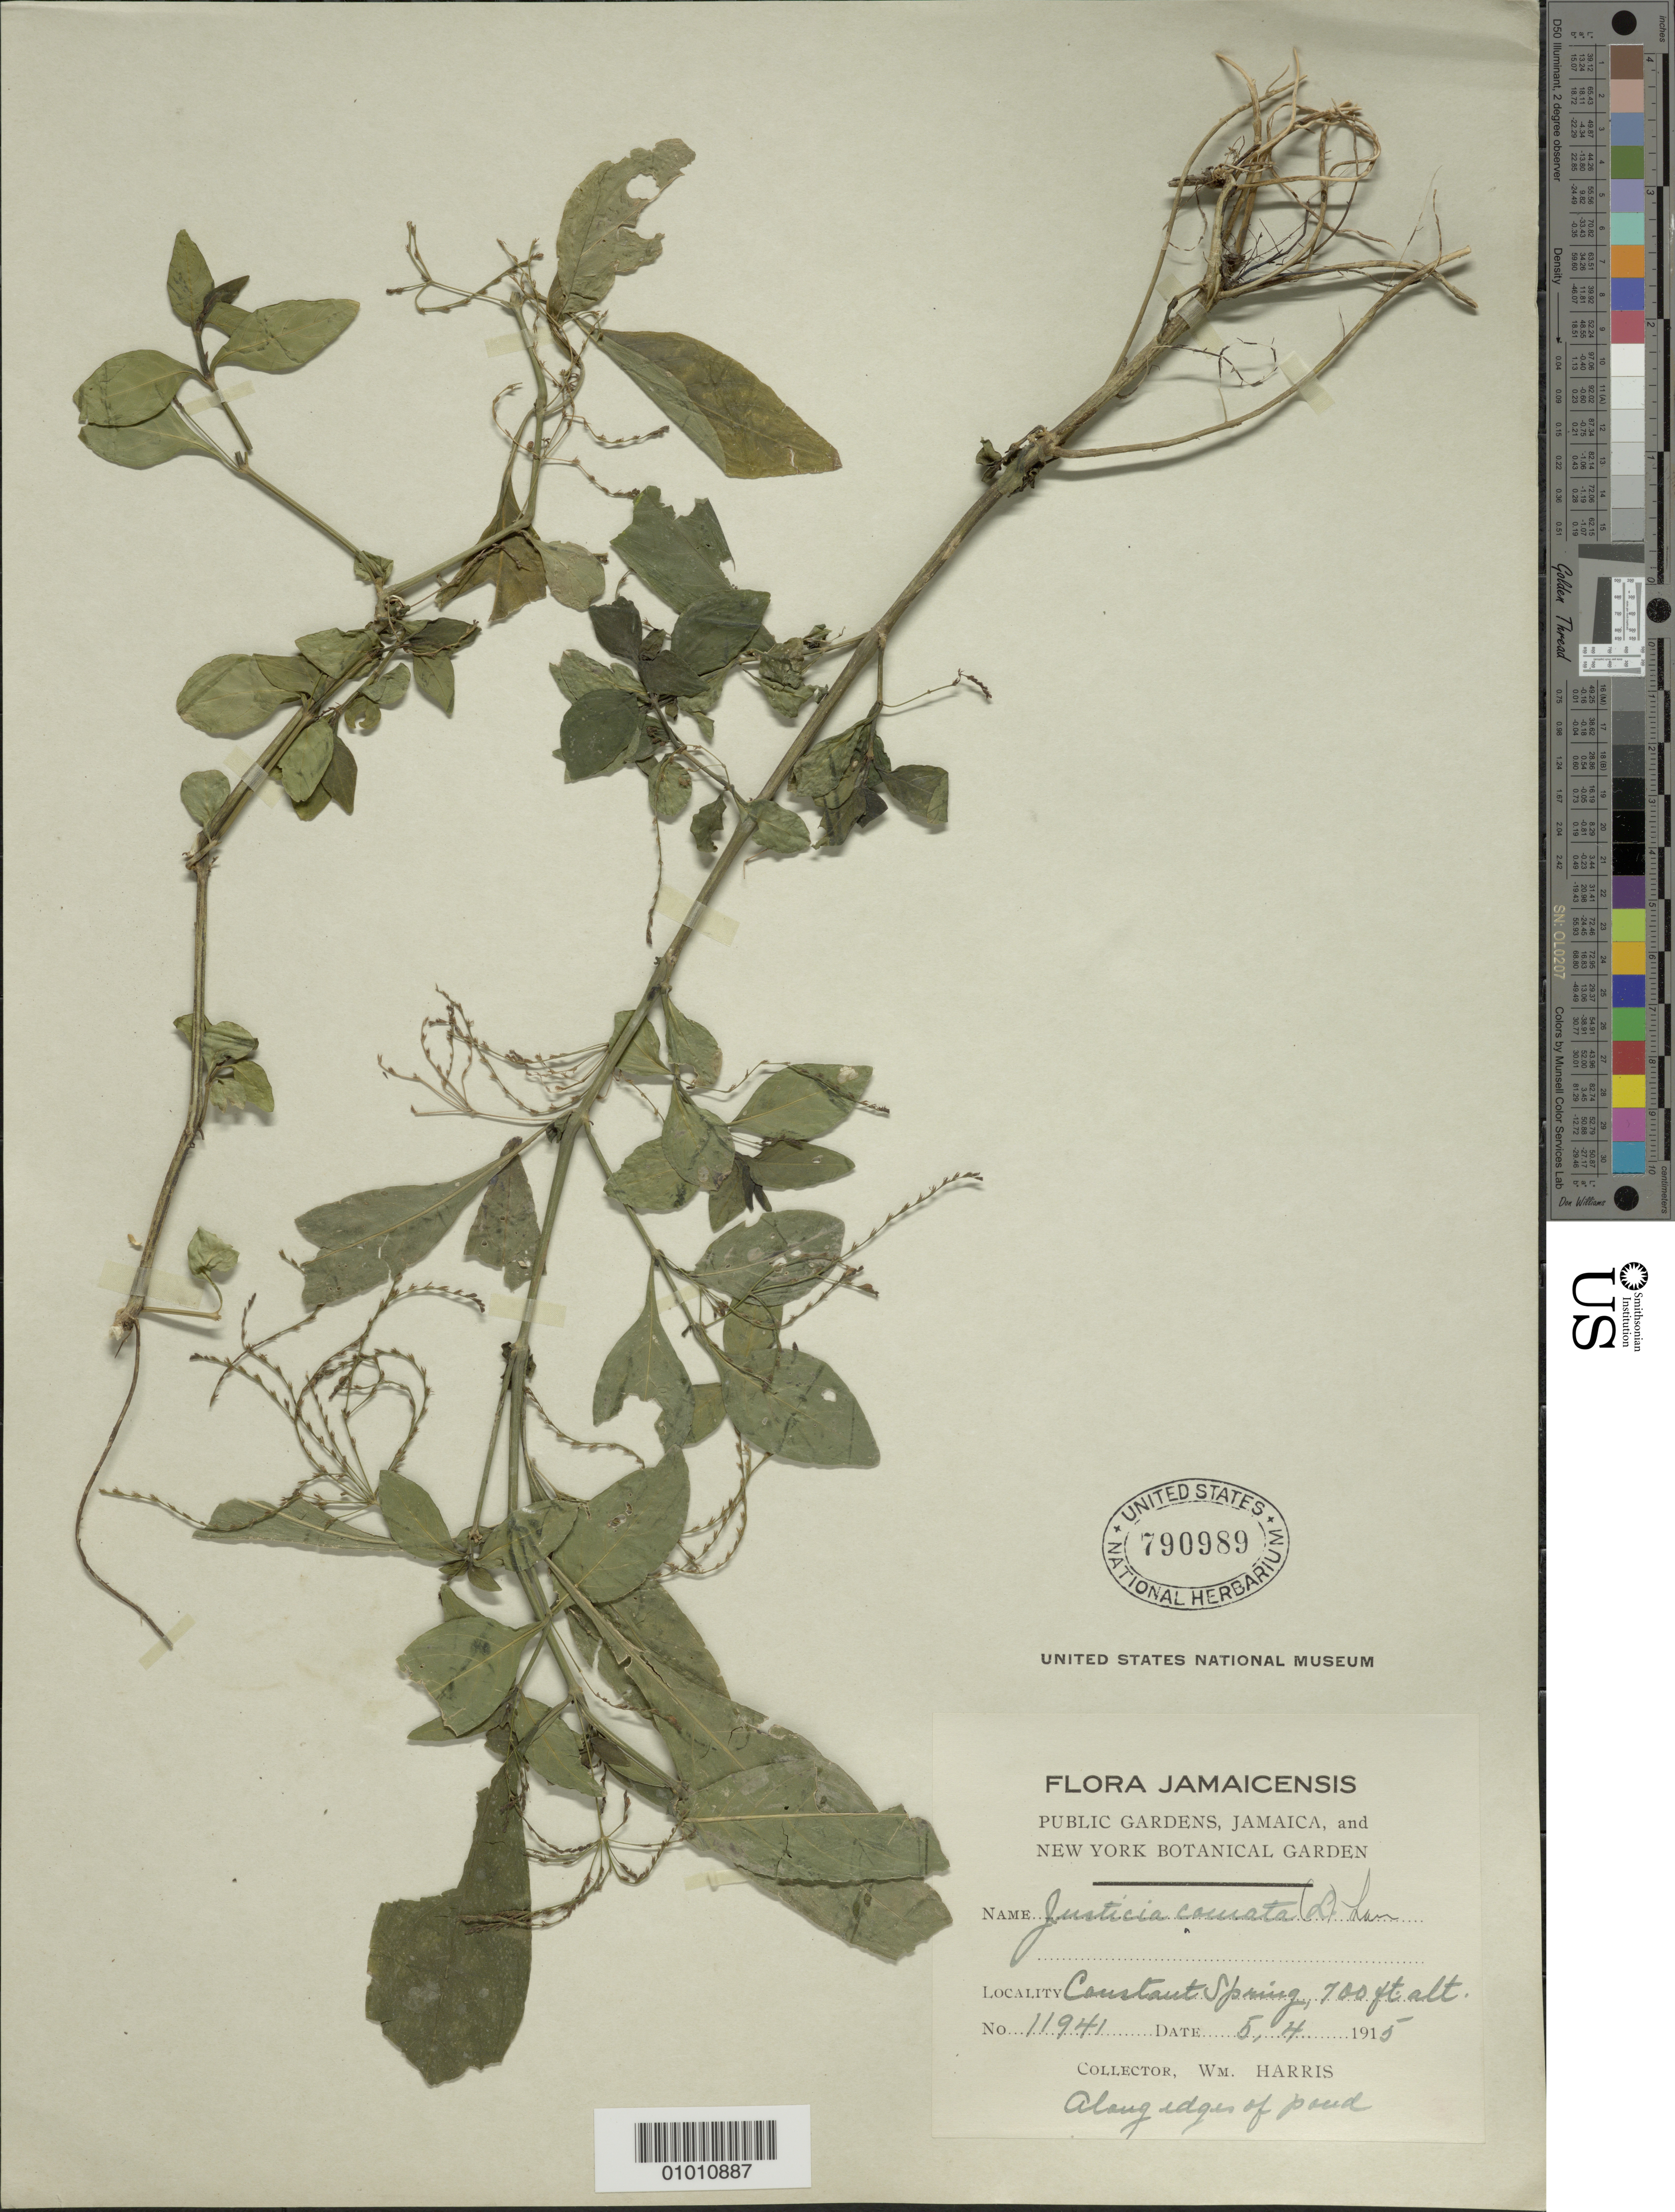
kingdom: Plantae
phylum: Tracheophyta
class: Magnoliopsida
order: Lamiales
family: Acanthaceae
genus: Justicia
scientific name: Justicia comata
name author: (L.) Lam.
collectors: W. Harris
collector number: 11941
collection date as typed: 05 Apr 1915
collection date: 1915-04-05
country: Jamaica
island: Jamaica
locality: Constant Spring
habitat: Along edges of pond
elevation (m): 213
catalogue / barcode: US 790989